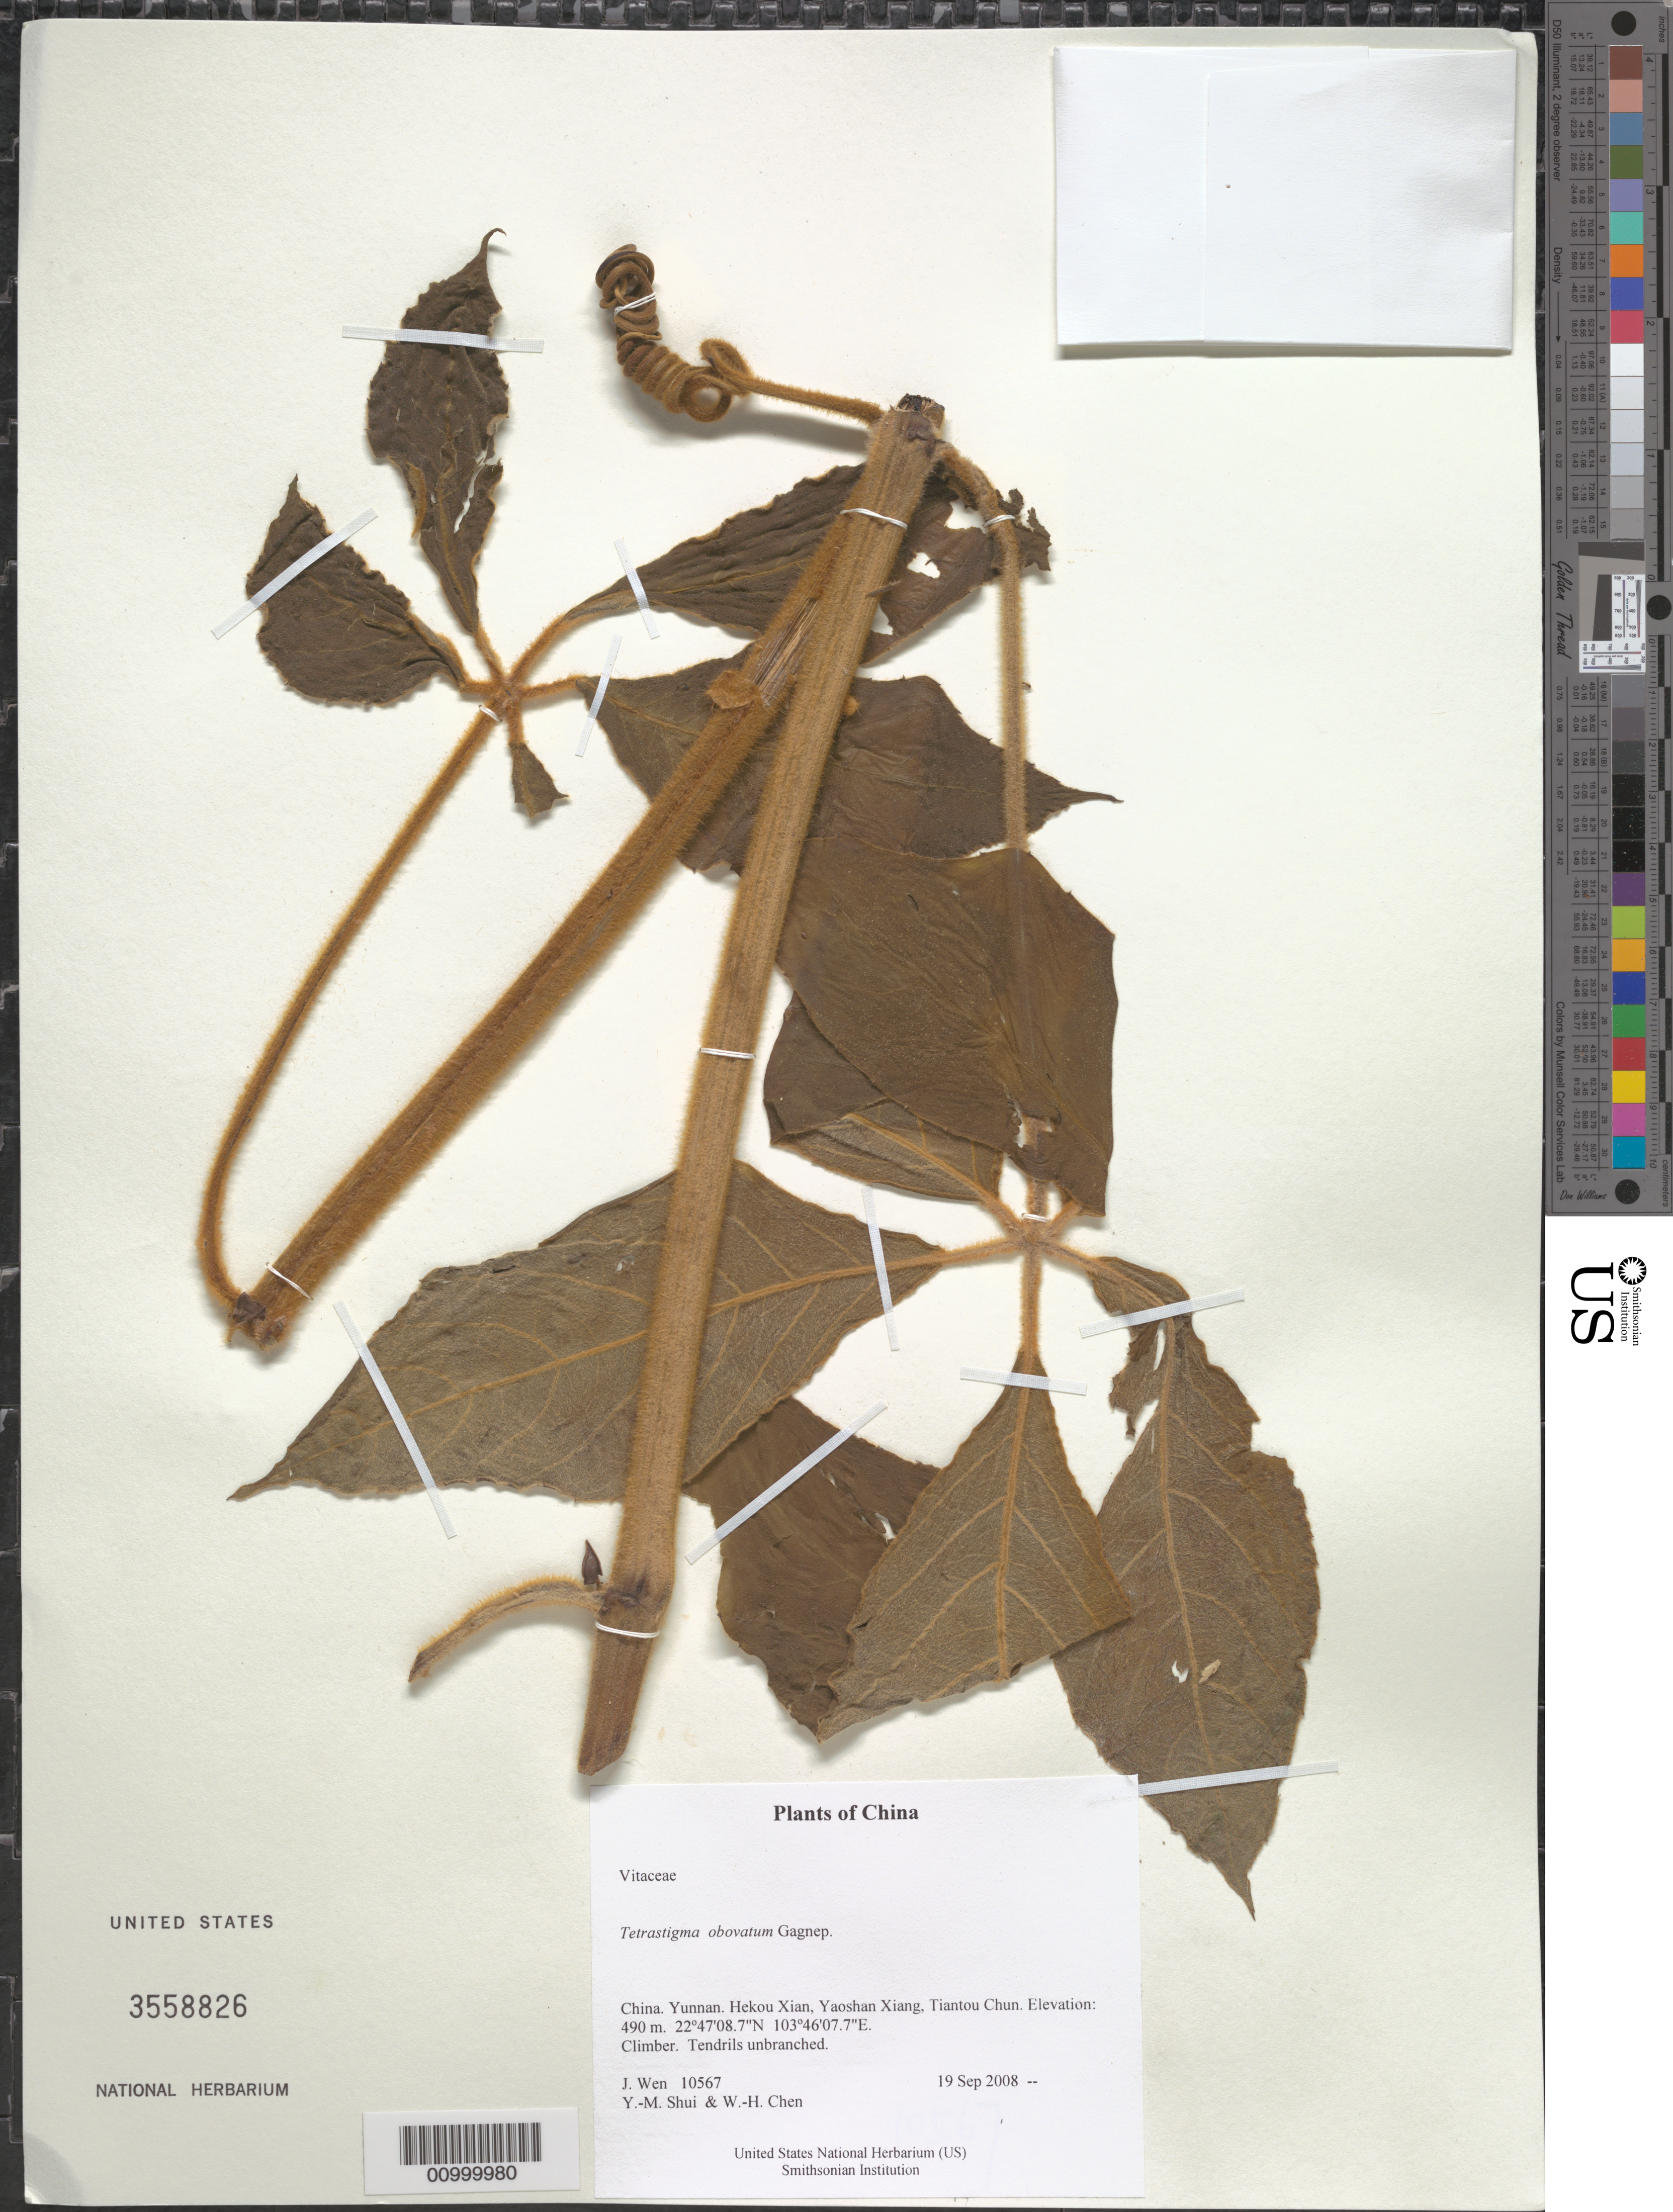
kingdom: Plantae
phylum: Tracheophyta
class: Magnoliopsida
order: Vitales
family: Vitaceae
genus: Tetrastigma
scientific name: Tetrastigma obovatum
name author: Gagnep.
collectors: J. Wen, Y. Shui & W. Chen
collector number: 10567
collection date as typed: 19 Sep 2008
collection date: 2008-09-19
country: China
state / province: Yunnan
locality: Hekou Xian, Yaoshan Xiang, Tiantou Chun.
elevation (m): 490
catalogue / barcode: US 3558826